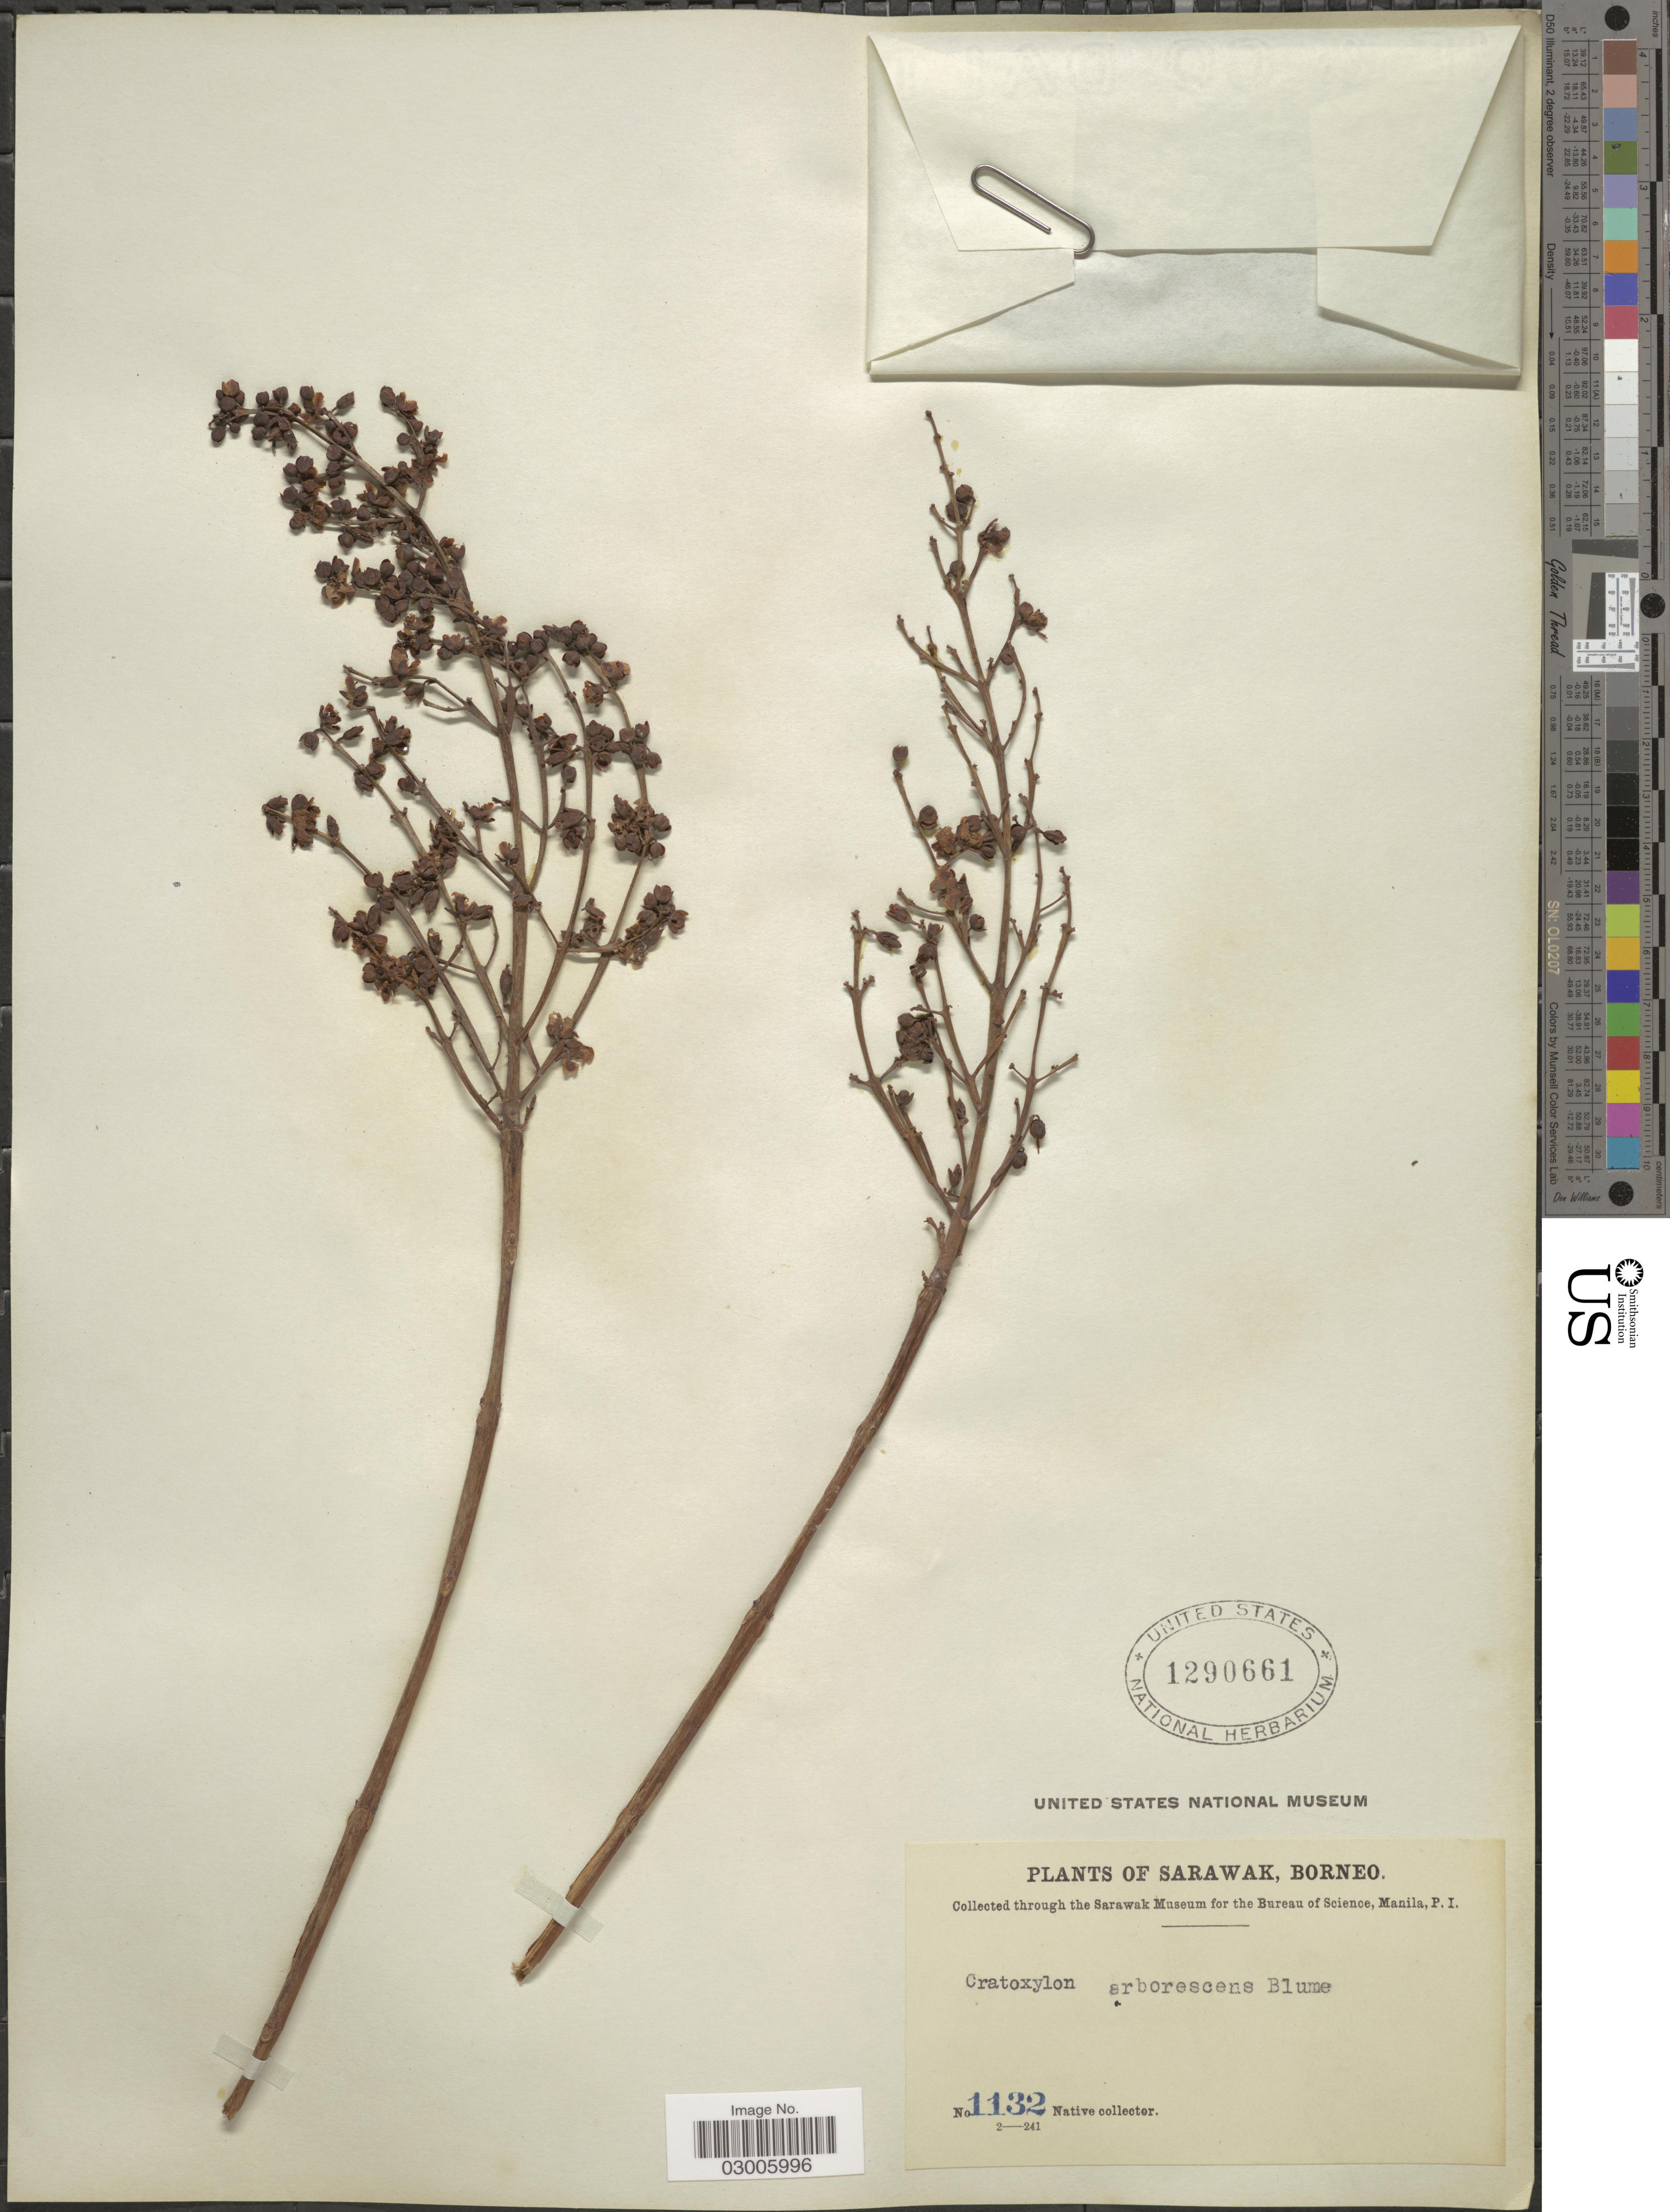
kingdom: Plantae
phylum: Tracheophyta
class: Magnoliopsida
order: Malpighiales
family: Hypericaceae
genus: Cratoxylum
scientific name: Cratoxylum arborescens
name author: (Vahl) Blume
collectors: Native collector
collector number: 1132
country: Malaysia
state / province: Sarawak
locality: Borneo.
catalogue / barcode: US 1290661